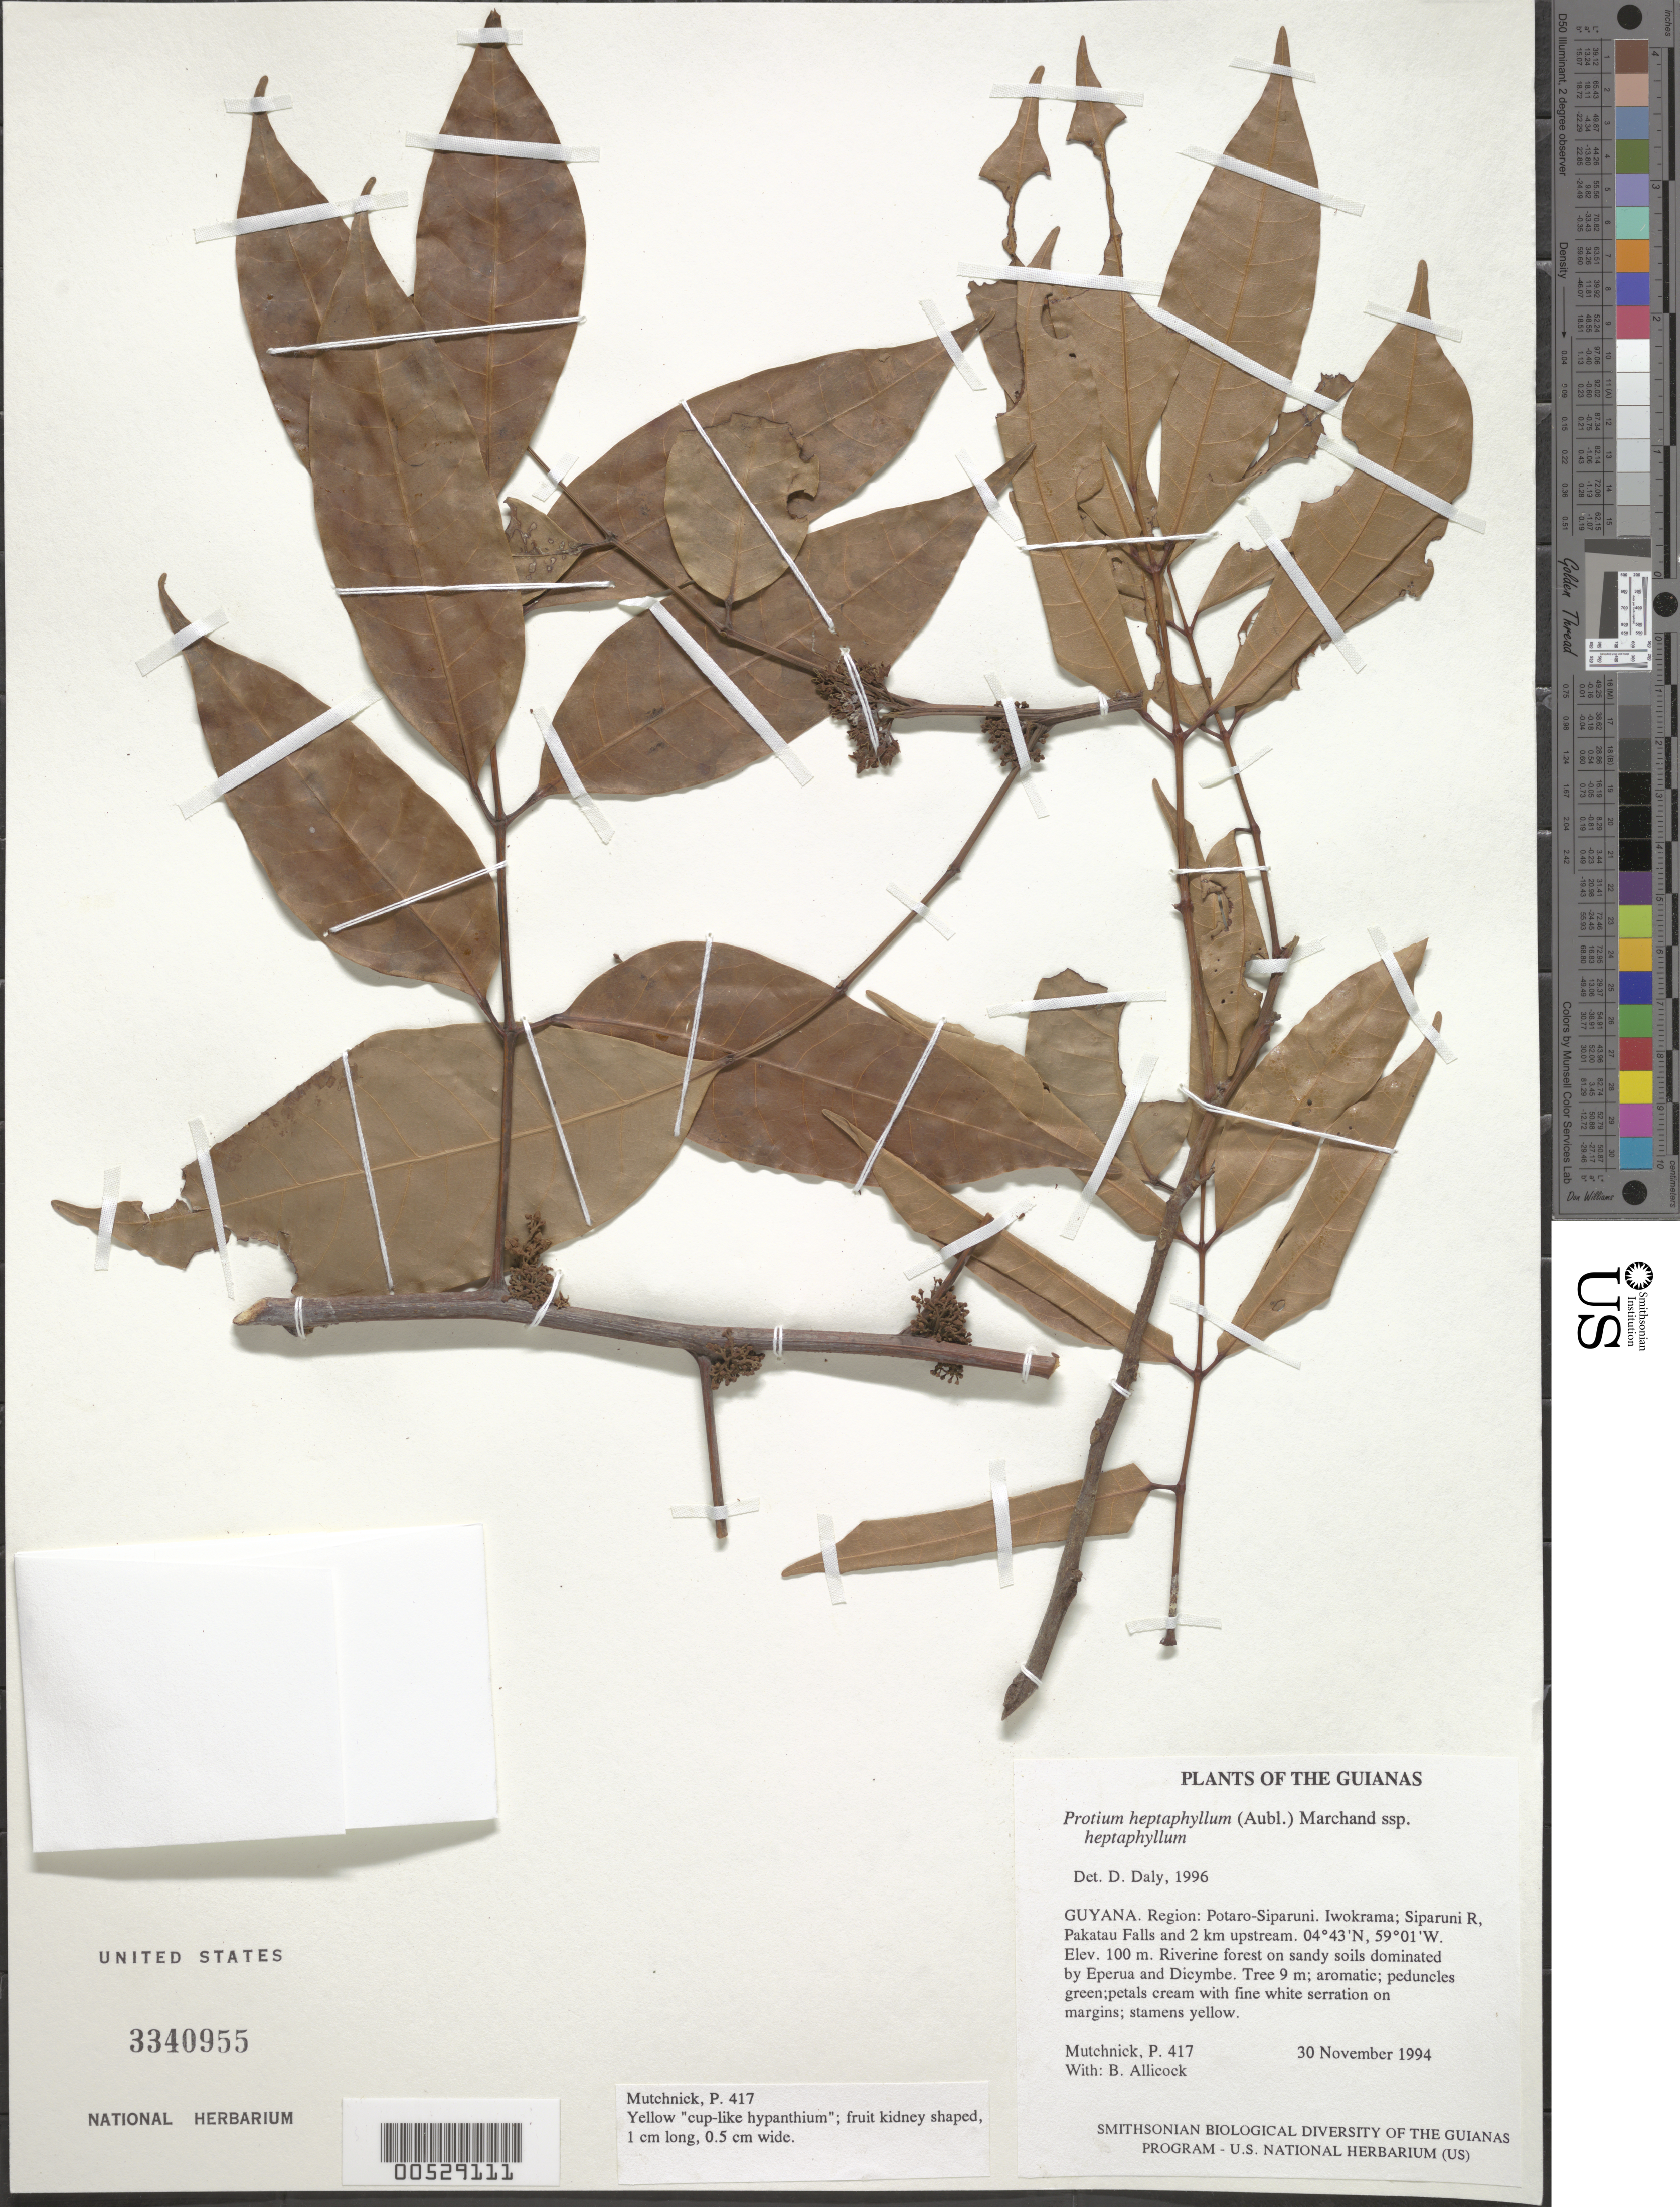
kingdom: Plantae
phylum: Tracheophyta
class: Magnoliopsida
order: Sapindales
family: Burseraceae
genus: Protium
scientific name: Protium heptaphyllum subsp. heptaphyllum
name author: (Aubl.) Marchand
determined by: Daly, D. C.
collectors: P. Mutchnick & B. Allicock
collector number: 417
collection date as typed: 30 November 1994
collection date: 1994-11-30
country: Guyana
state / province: Potaro-Siparuni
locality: Iwokrama; Siparuni R, Pakatau Falls and 2 km upstream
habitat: Riverine forest on sandy soils dominated by Eperua and Dicymbe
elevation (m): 100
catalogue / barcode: US 3340955